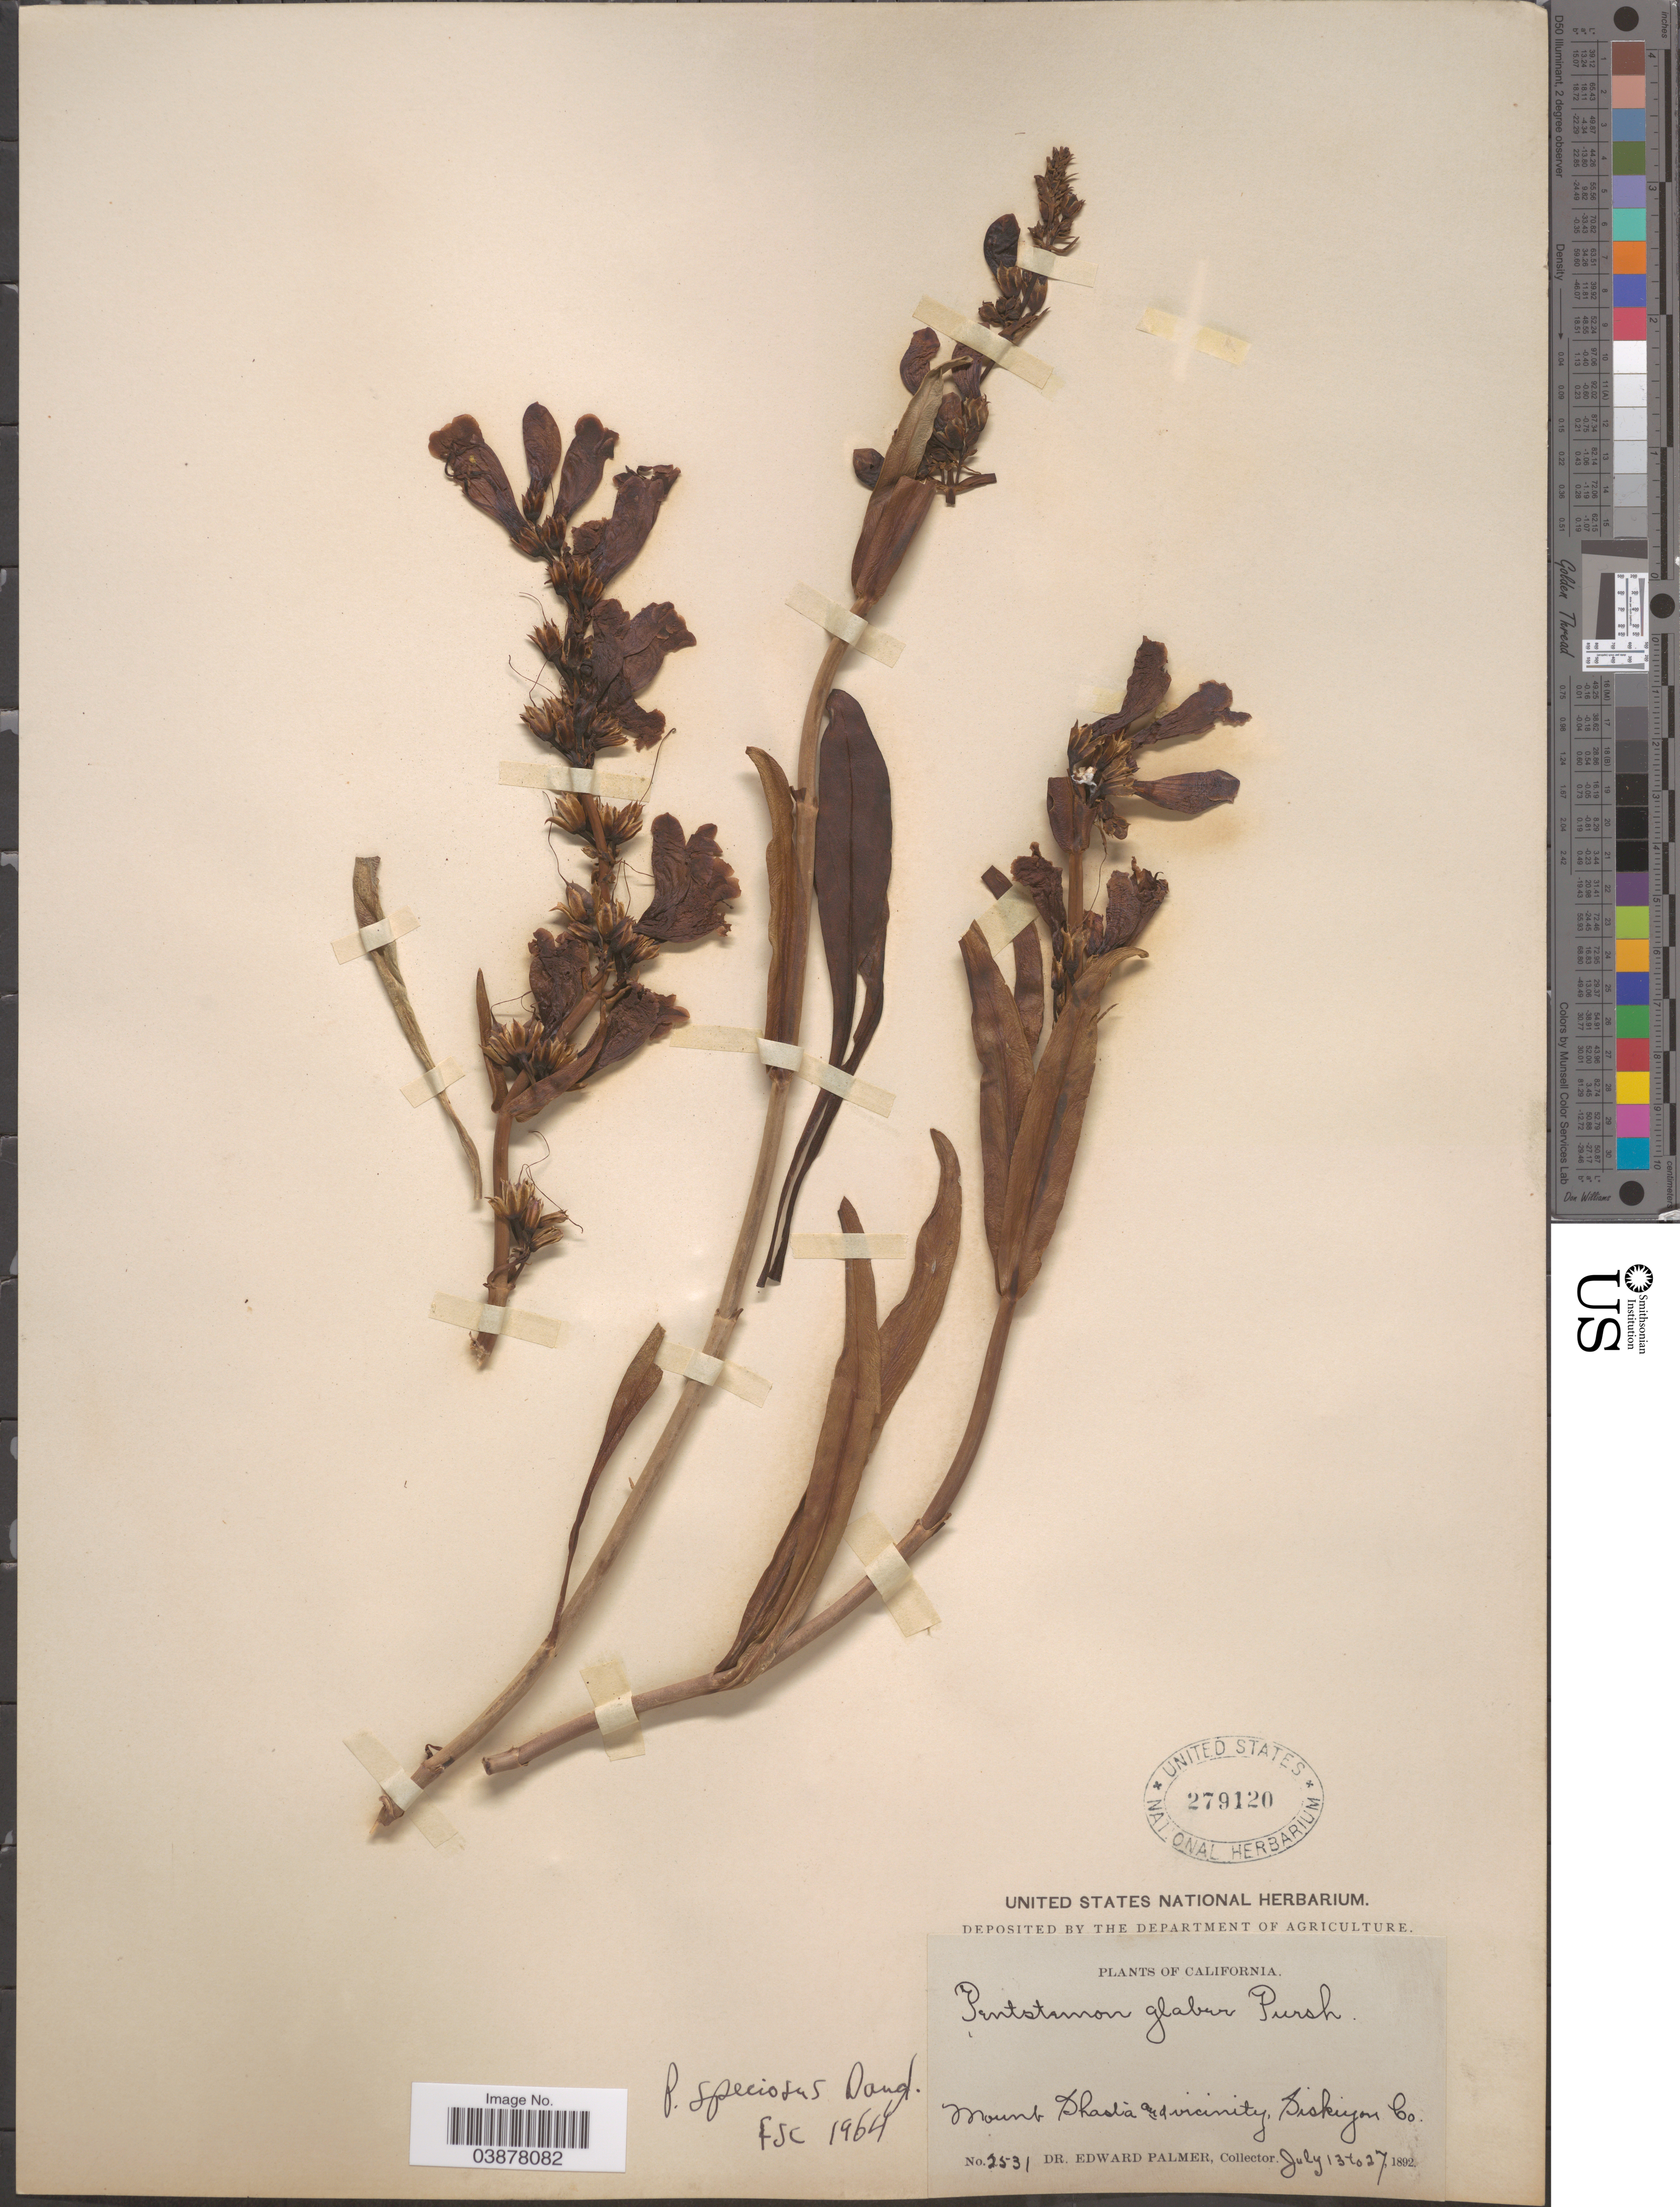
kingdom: Plantae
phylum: Tracheophyta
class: Magnoliopsida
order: Lamiales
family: Plantaginaceae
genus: Penstemon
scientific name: Penstemon speciosus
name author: Douglas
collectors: E. Palmer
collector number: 2531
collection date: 1892-07-13/1892-07-27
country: United States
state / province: California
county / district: Siskiyou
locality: Mount Shasta and vicinity, Siskiyou Co.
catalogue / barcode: US 279120